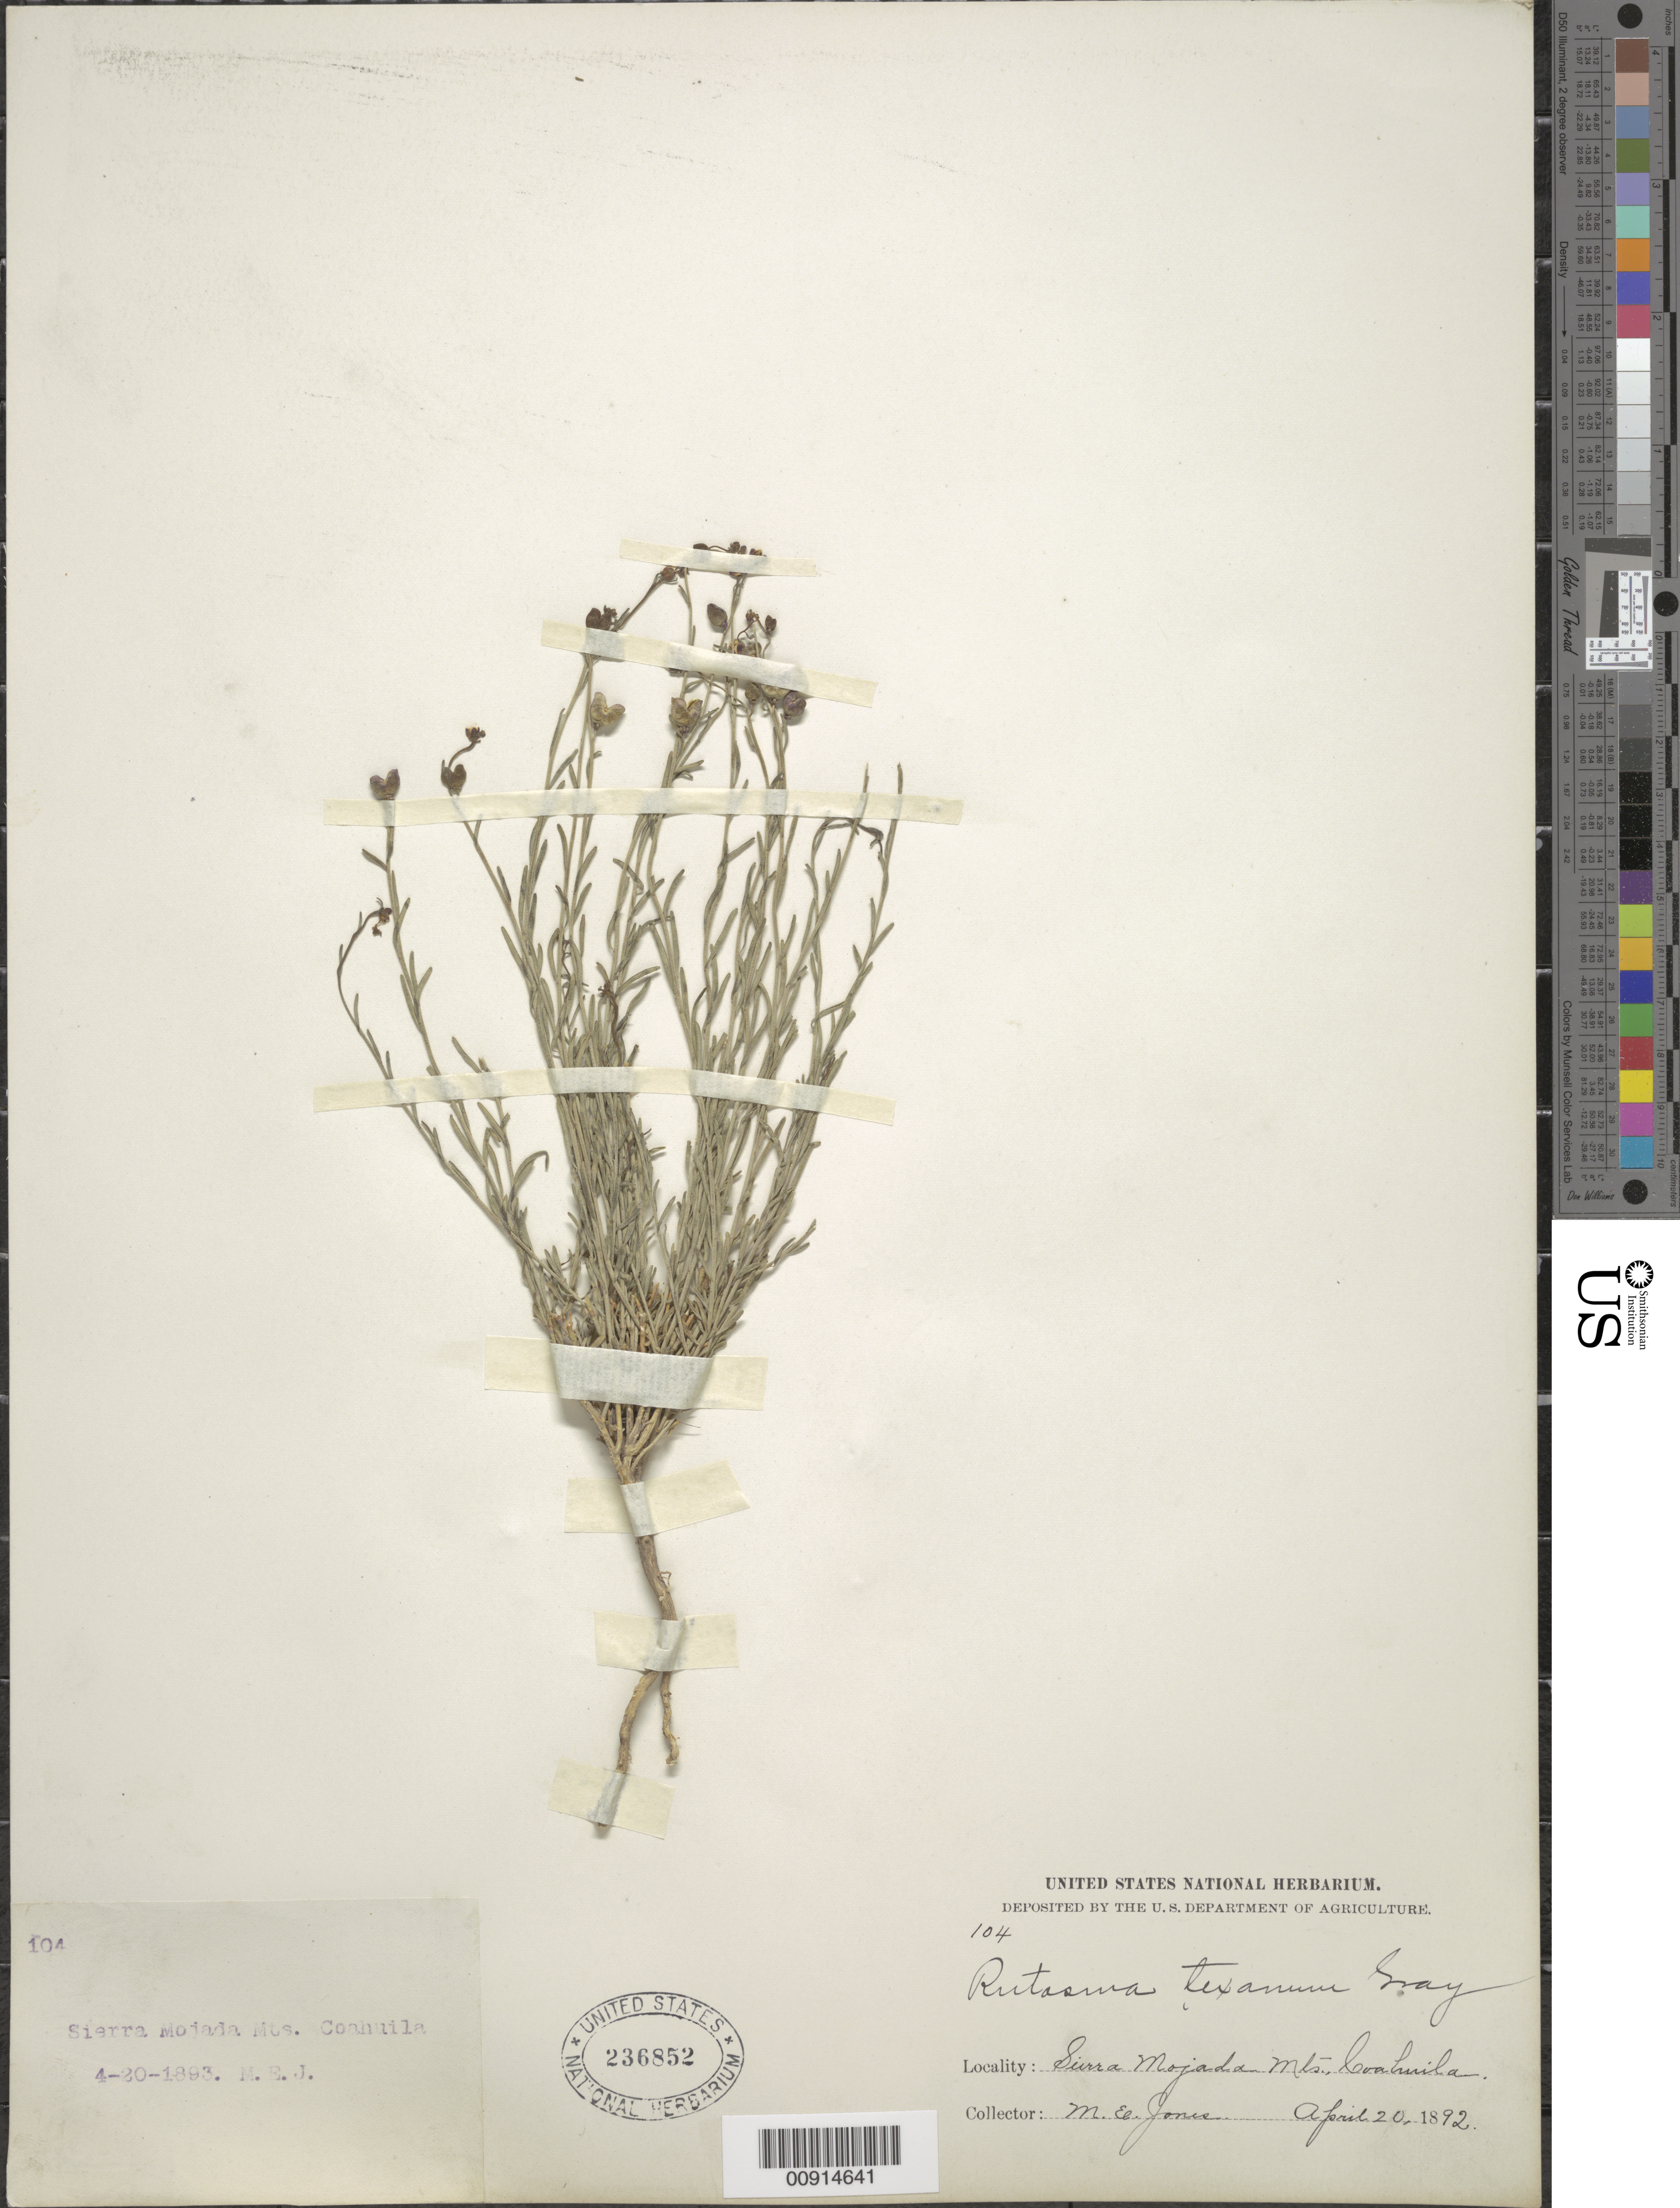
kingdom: Plantae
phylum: Tracheophyta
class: Magnoliopsida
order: Sapindales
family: Rutaceae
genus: Thamnosma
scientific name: Thamnosma texana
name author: (A. Gray) Torr.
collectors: M. E. Jones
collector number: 104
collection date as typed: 20 Apr 1892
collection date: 1892-04-20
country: Mexico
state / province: Coahuila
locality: Sierra Mojada Mts., Coahuila.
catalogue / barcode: US 236852